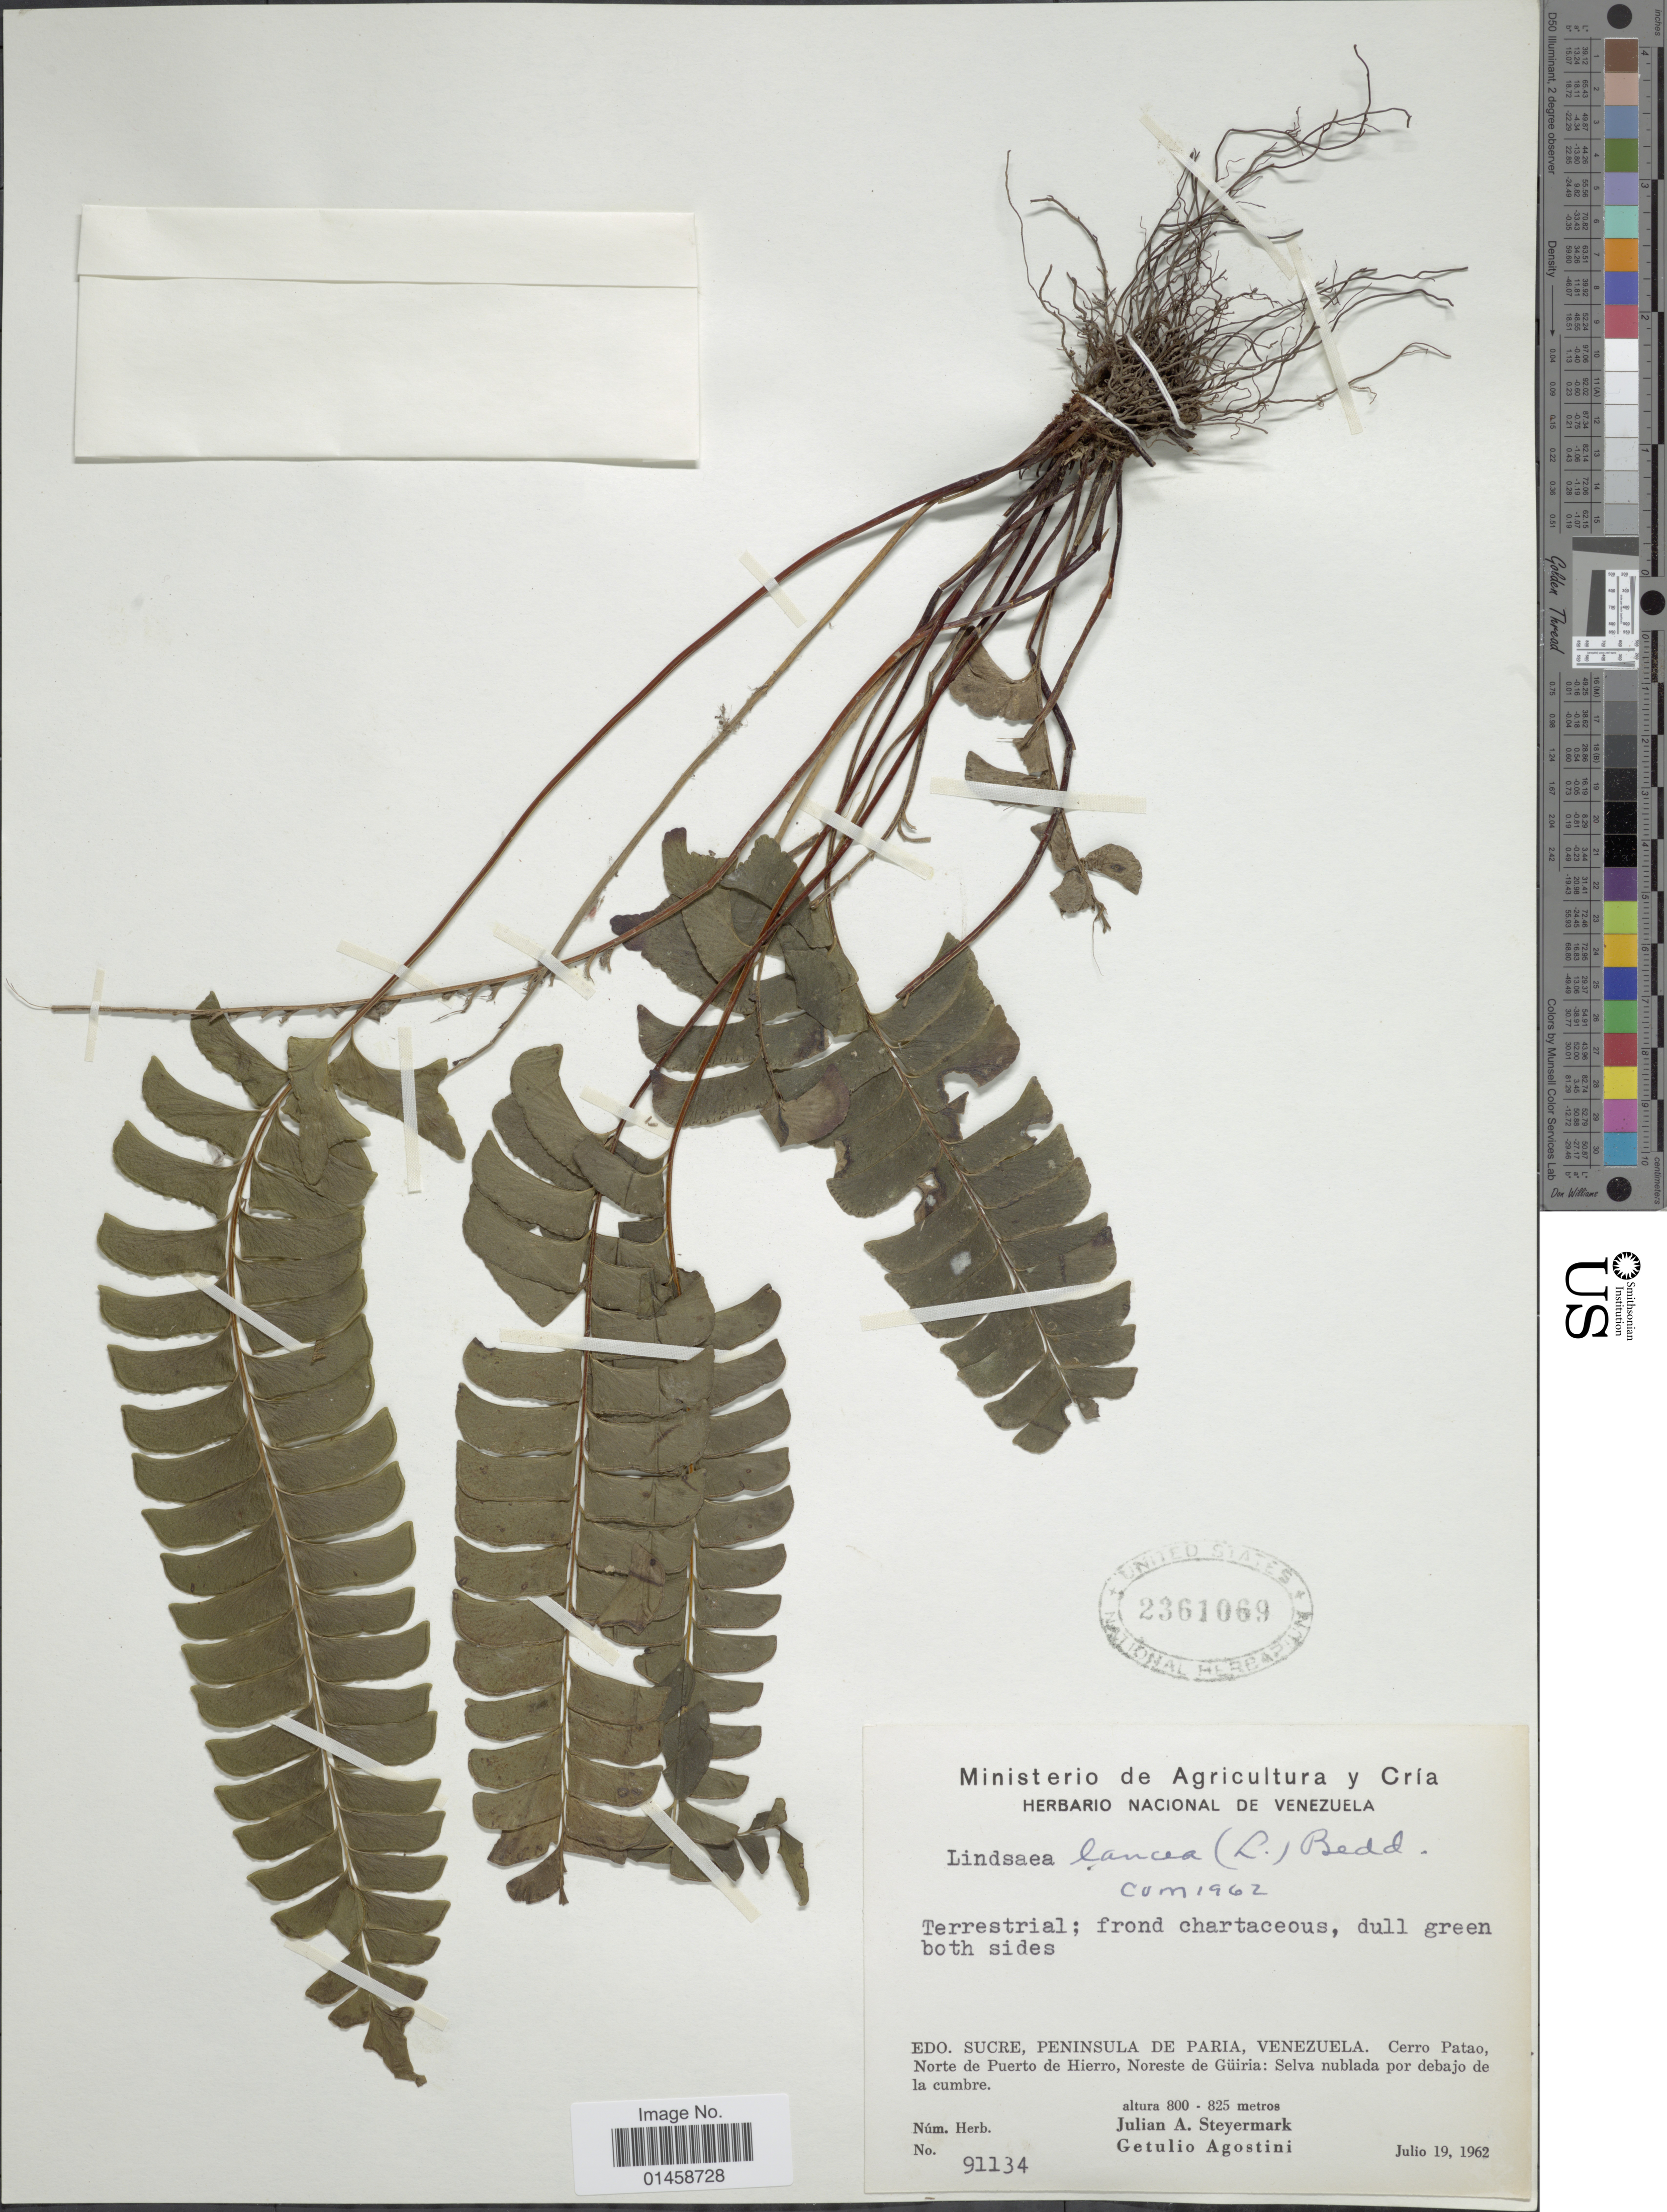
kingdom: Plantae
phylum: Tracheophyta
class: Polypodiopsida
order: Polypodiales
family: Lindsaeaceae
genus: Lindsaea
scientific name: Lindsaea lancea var. falcata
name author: (Dryand.) Rosenst.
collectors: J. Steyermark & G. Agostini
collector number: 91134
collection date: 1962-07-19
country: Venezuela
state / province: Sucre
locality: Penninsula de Paria, Cerro Patao, Norte de Puerto de Hierro, Noreste de Güiria, Selva nublada por debajo de la cumbre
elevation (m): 800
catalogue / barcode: US 2361069